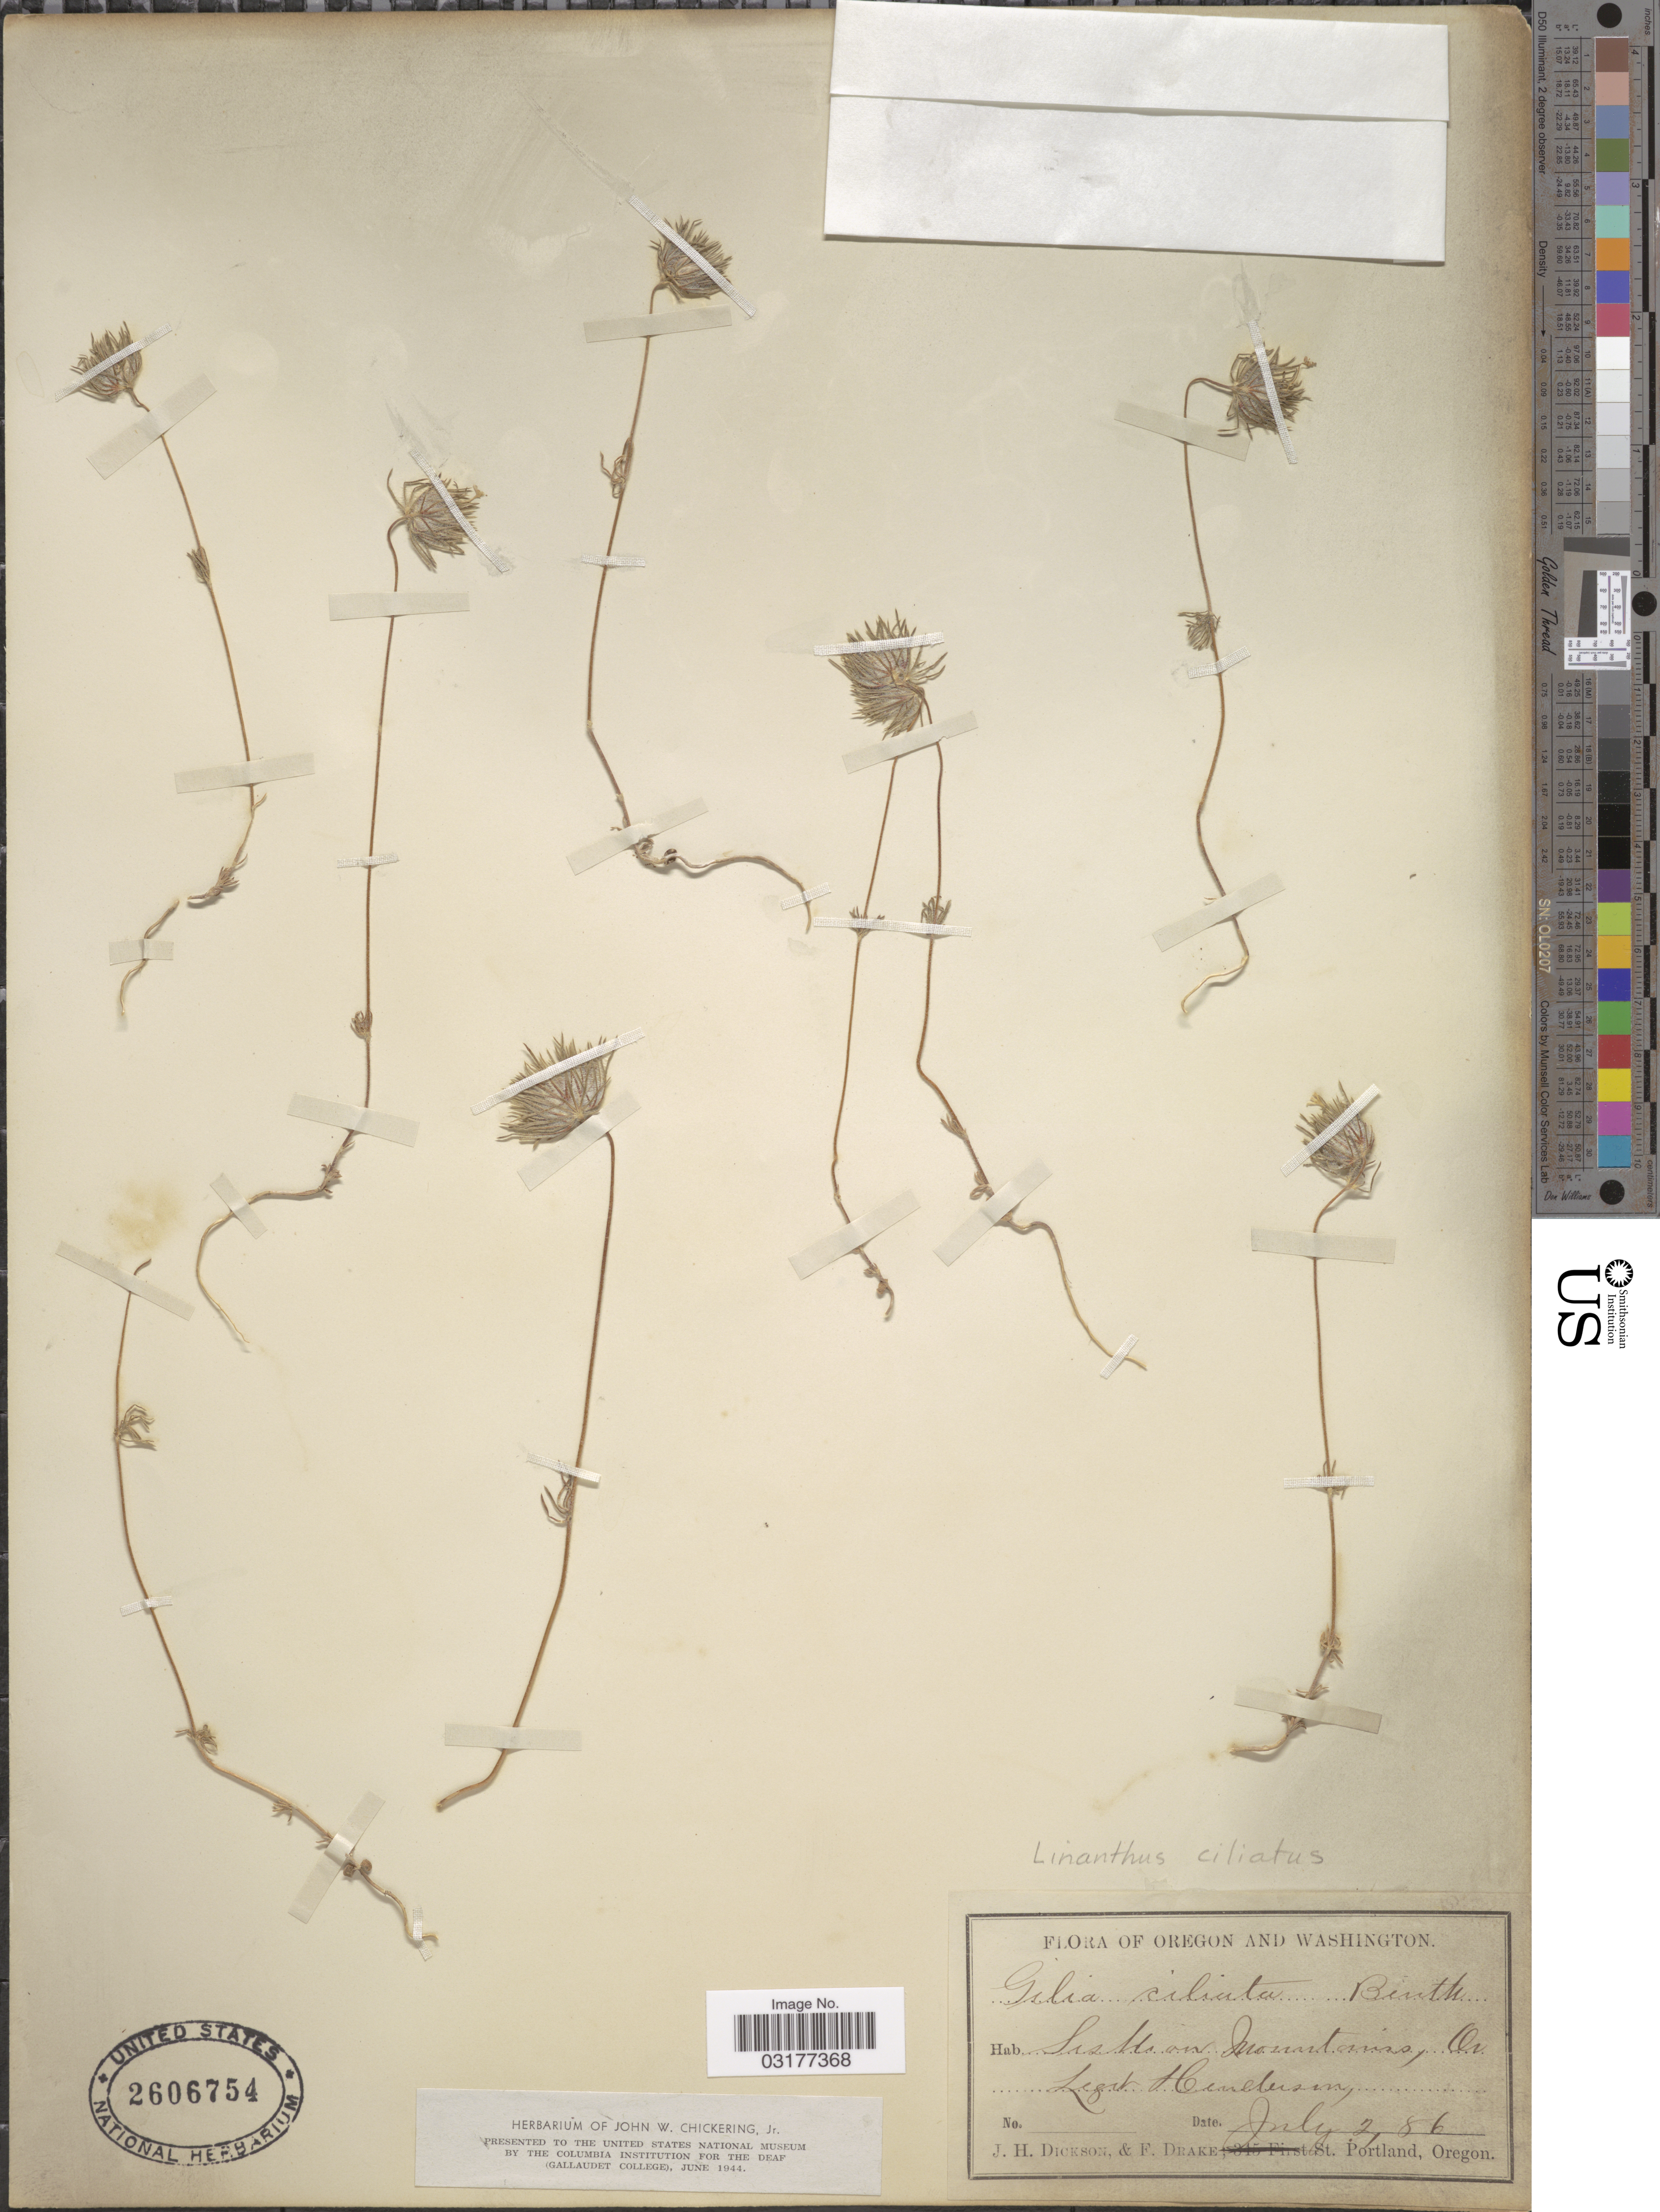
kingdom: Plantae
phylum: Tracheophyta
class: Magnoliopsida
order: Ericales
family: Polemoniaceae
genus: Leptosiphon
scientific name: Leptosiphon ciliatus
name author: (Benth.) Jeps.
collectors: -. Henderson, J. Dickson & F. Drake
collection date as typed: Transcribed d/m/y: 2/7/86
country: United States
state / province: Oregon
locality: Siskiou mountains.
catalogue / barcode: US 2606754